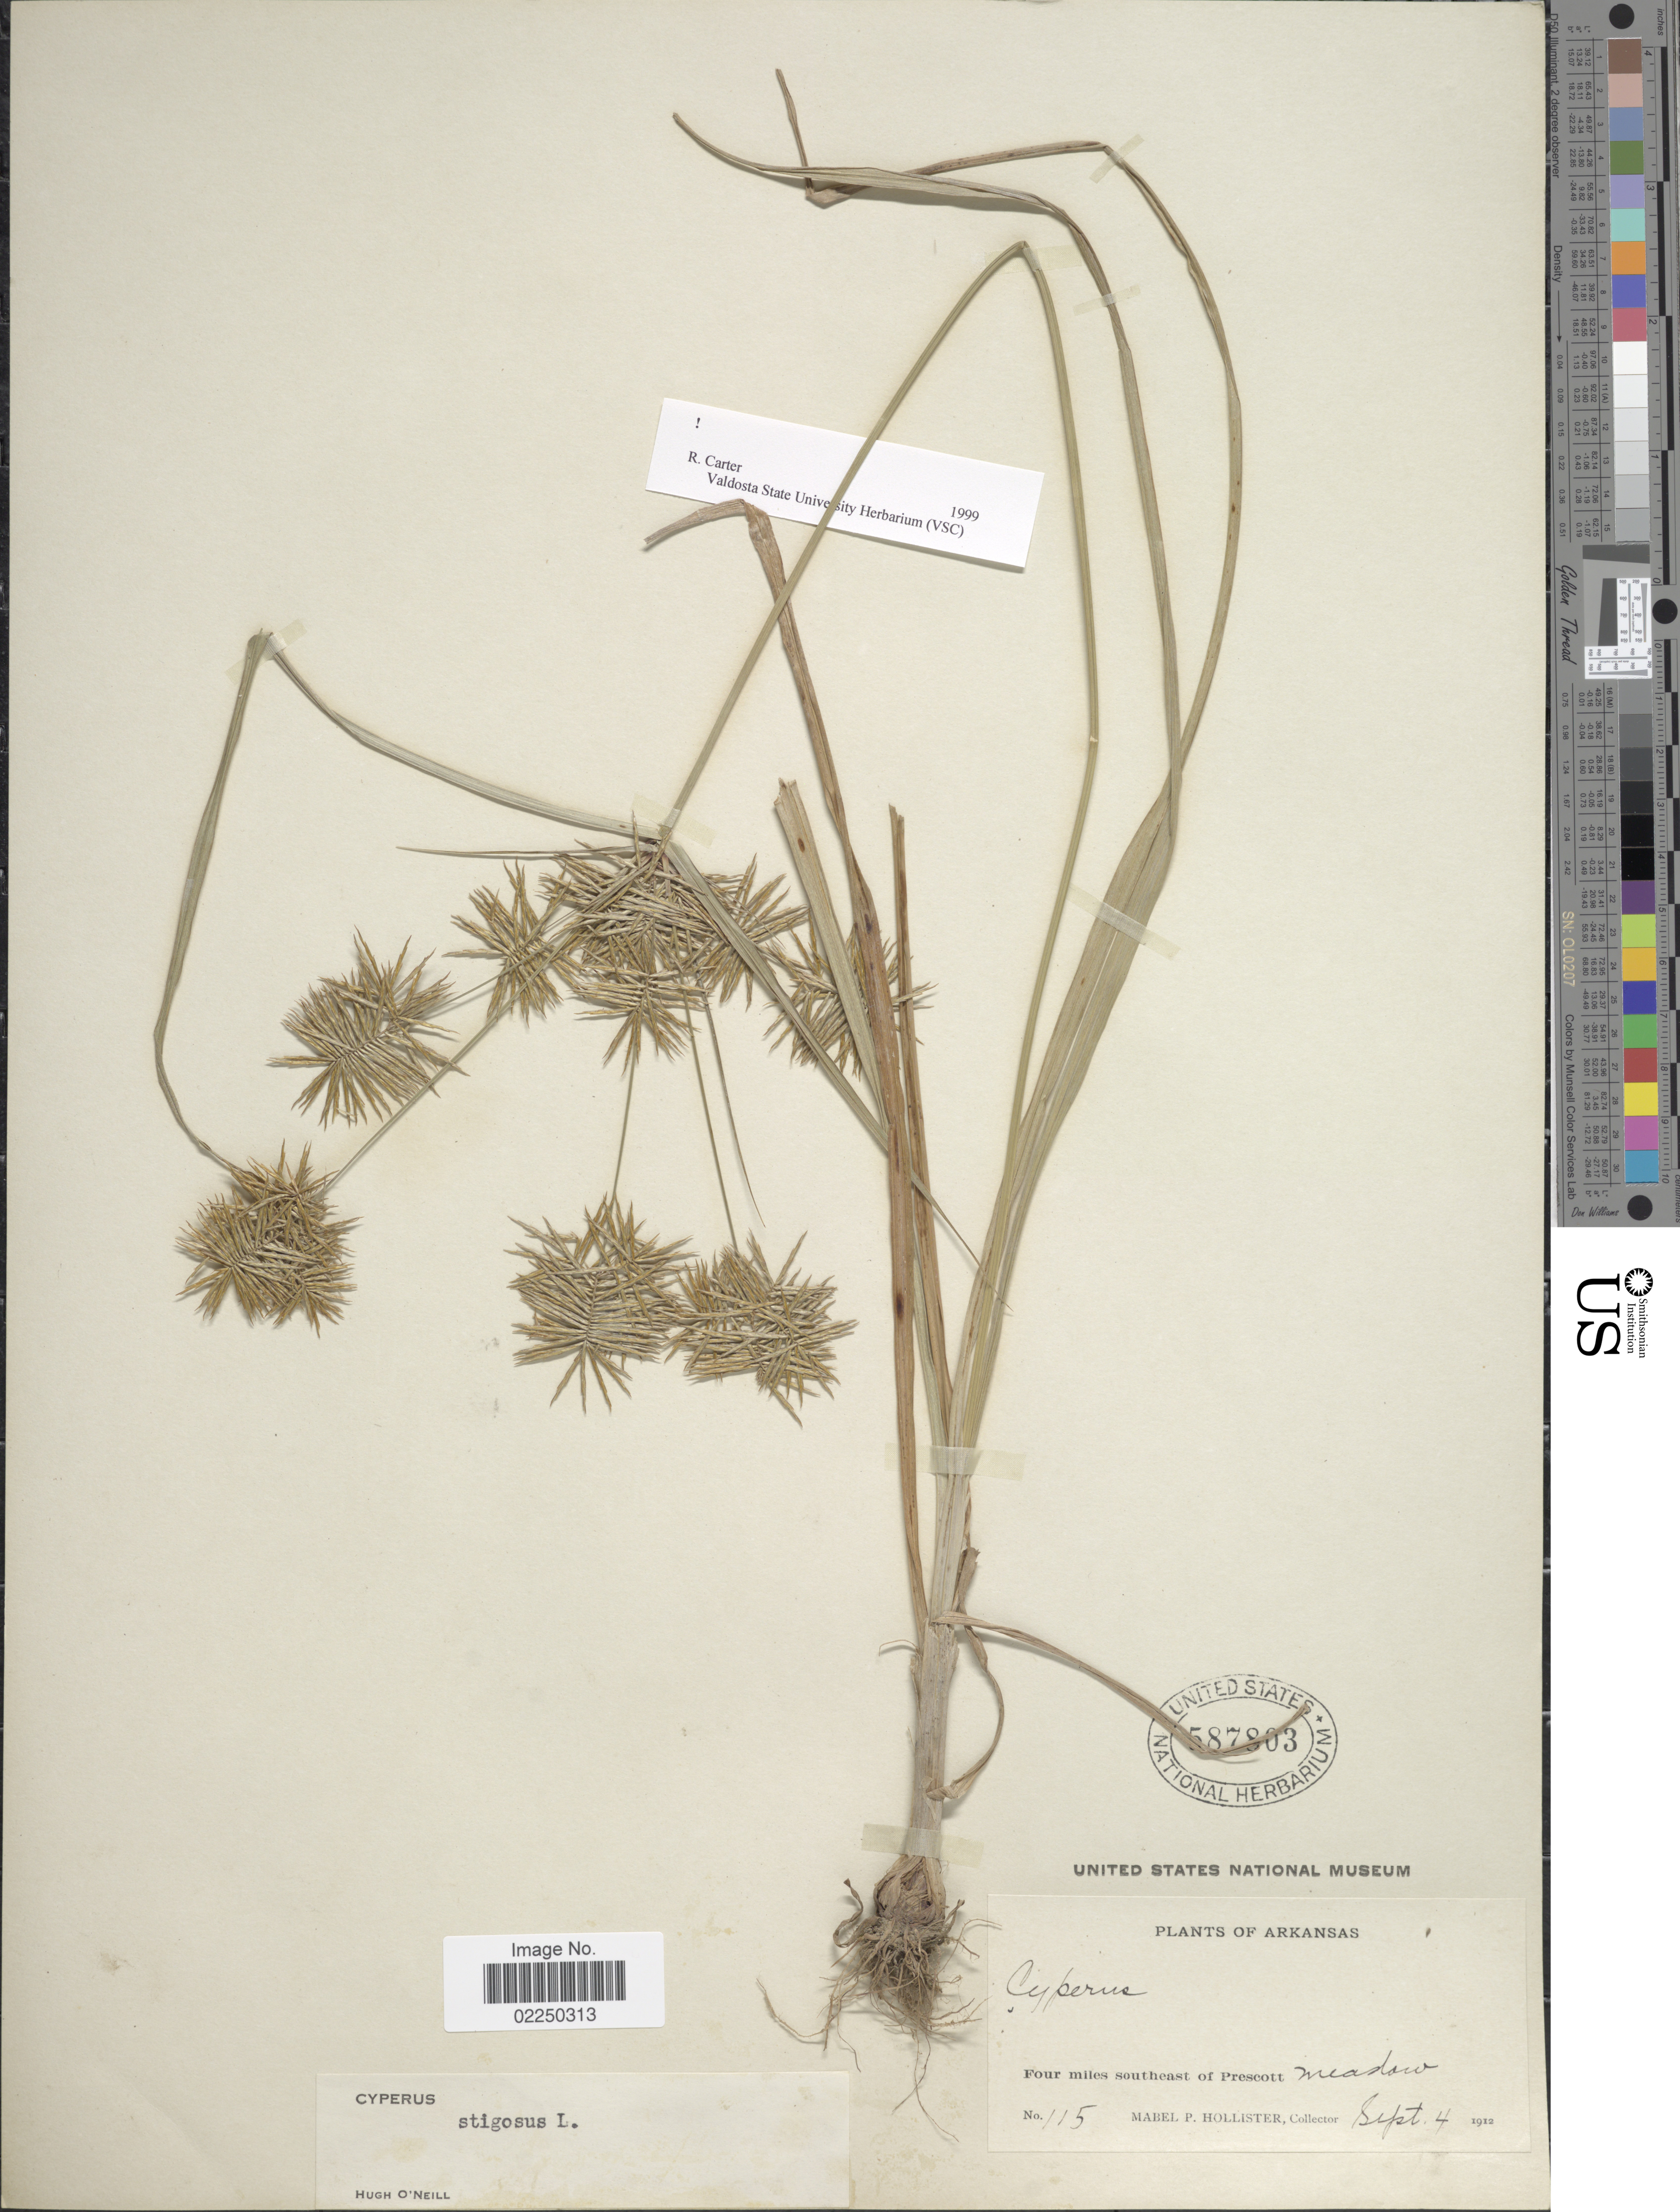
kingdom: Plantae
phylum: Tracheophyta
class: Liliopsida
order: Poales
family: Cyperaceae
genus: Cyperus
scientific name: Cyperus strigosus L.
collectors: M. Hollister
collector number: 115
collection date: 1912-09-04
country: United States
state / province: Arkansas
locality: Four miles southeast of Prescott, meadow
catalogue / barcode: US 587803